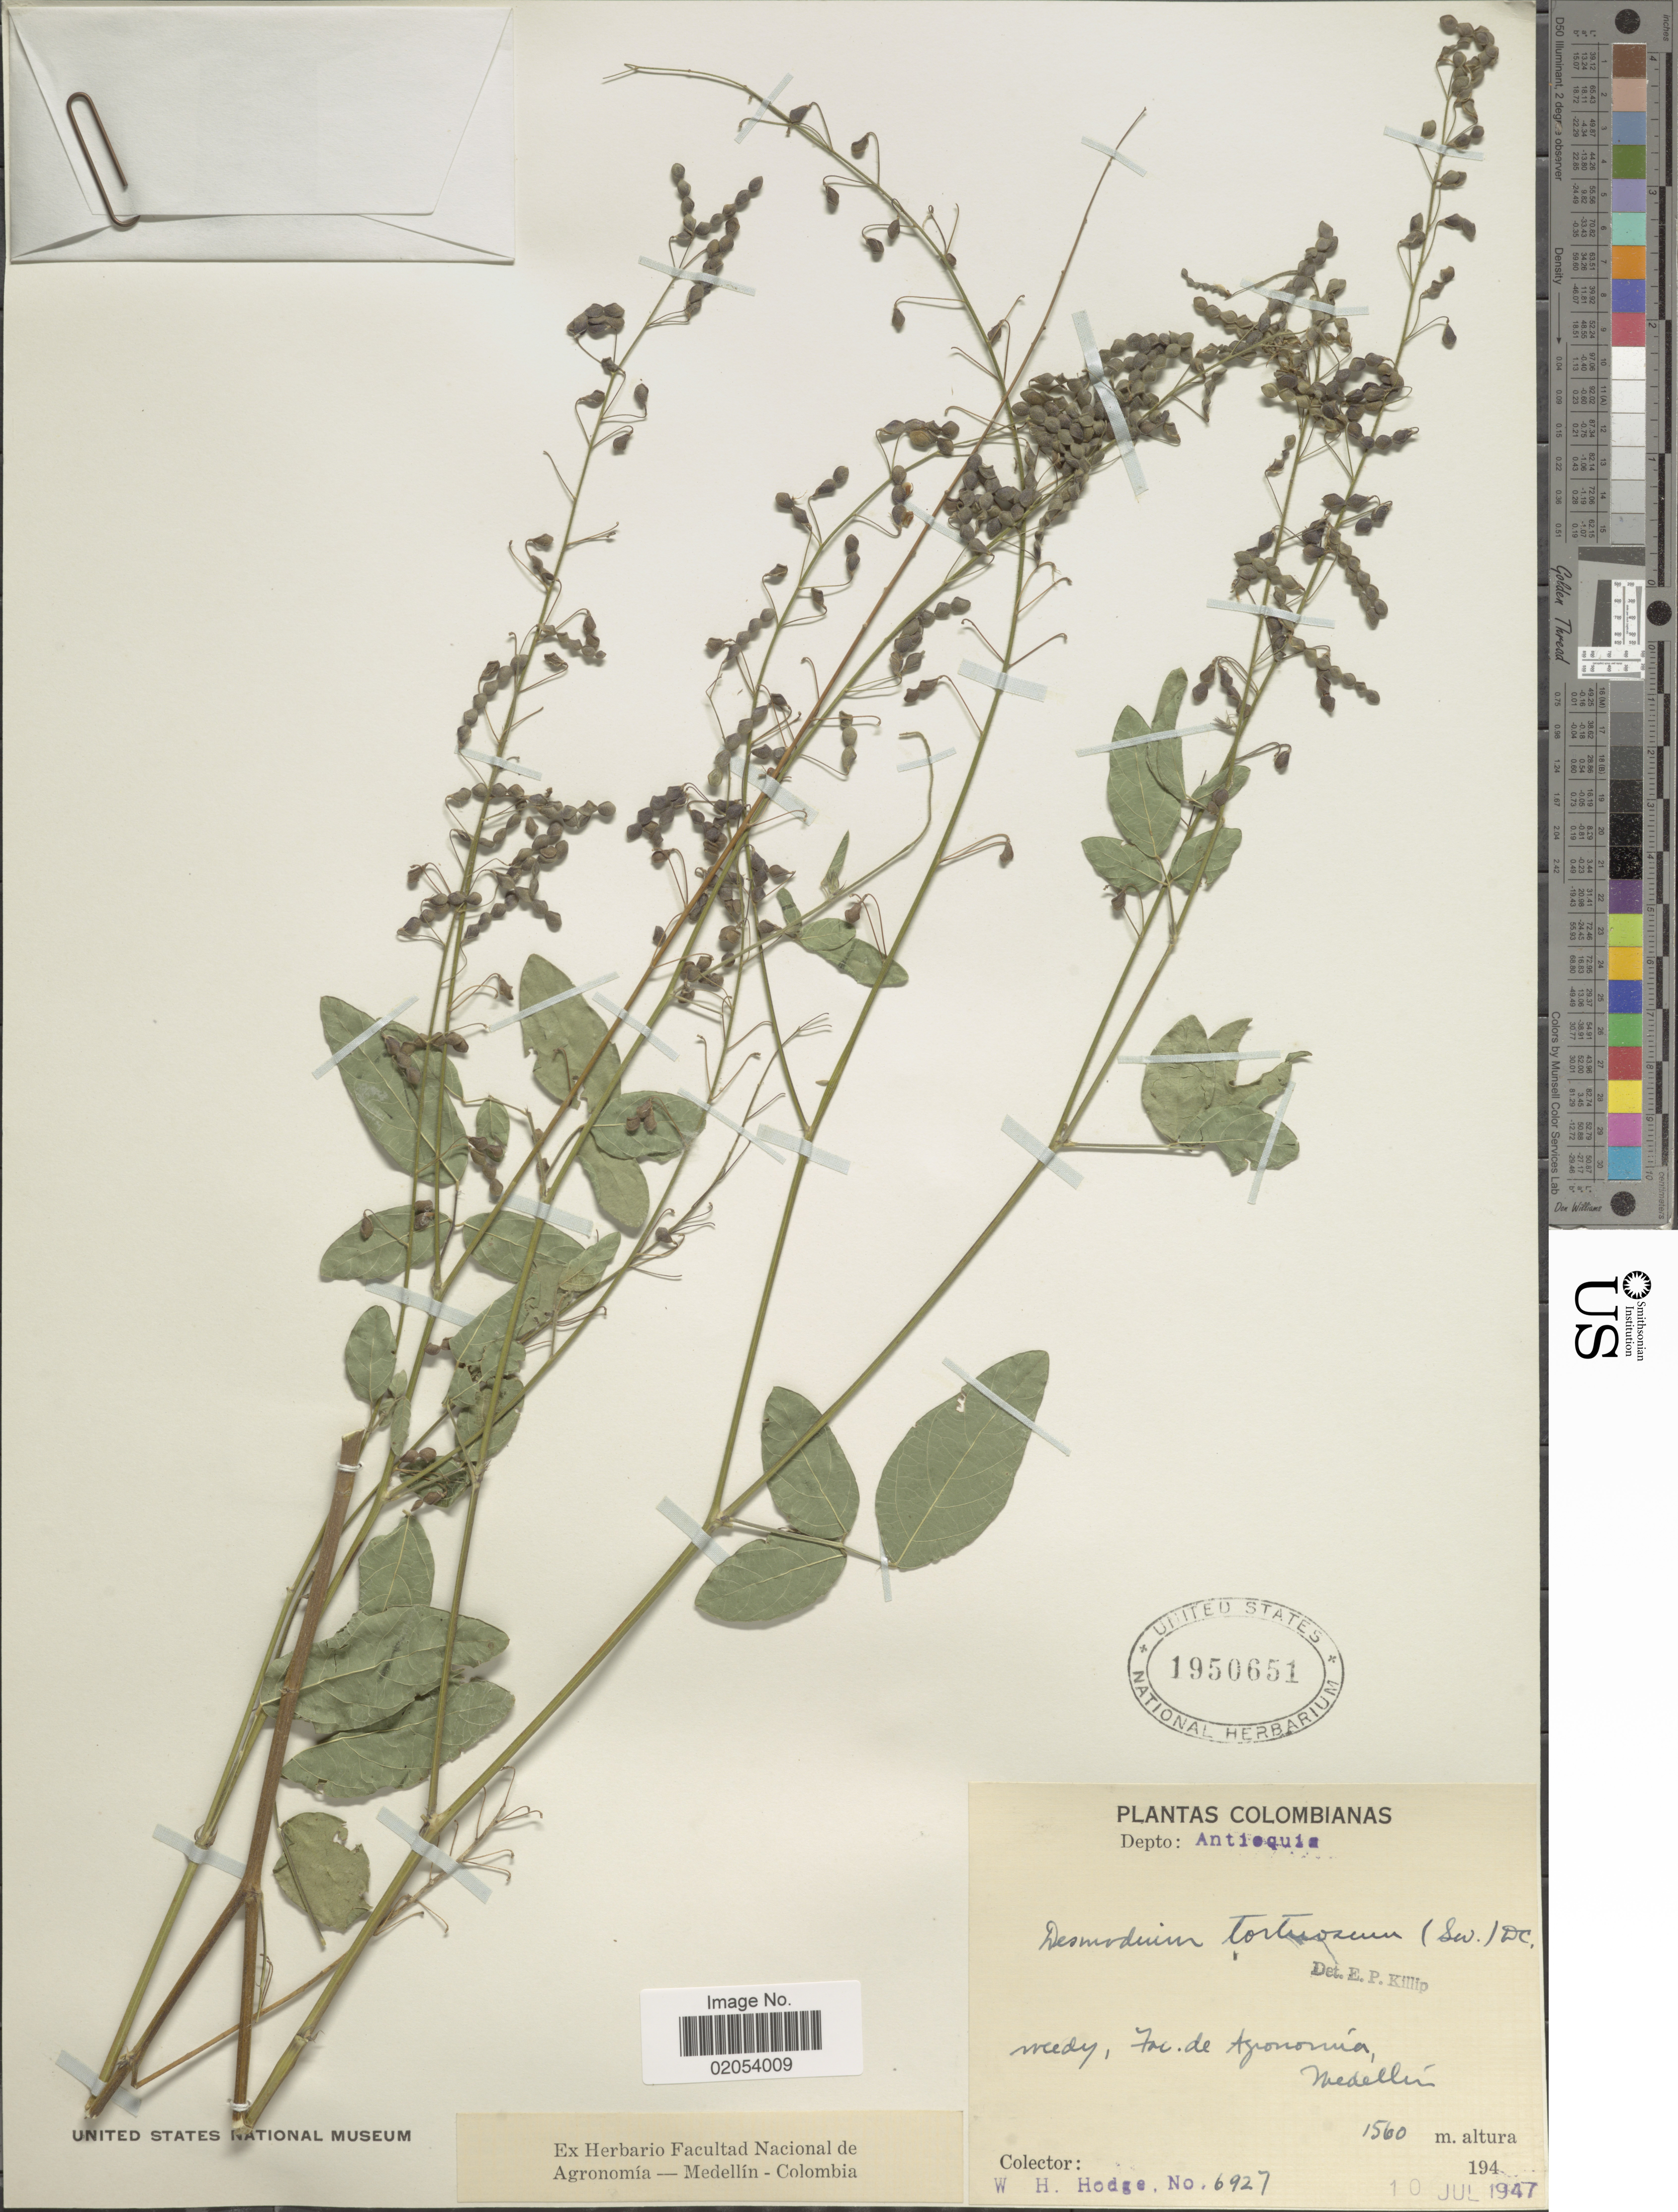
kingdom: Plantae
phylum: Tracheophyta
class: Magnoliopsida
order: Fabales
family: Fabaceae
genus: Desmodium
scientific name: Desmodium tortuosum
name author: (Sw.) DC.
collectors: W. Hodge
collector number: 6927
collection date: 1947-03-10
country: Colombia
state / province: Antioquia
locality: Fac. de Agronomia Medellin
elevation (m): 1560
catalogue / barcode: US 1950651